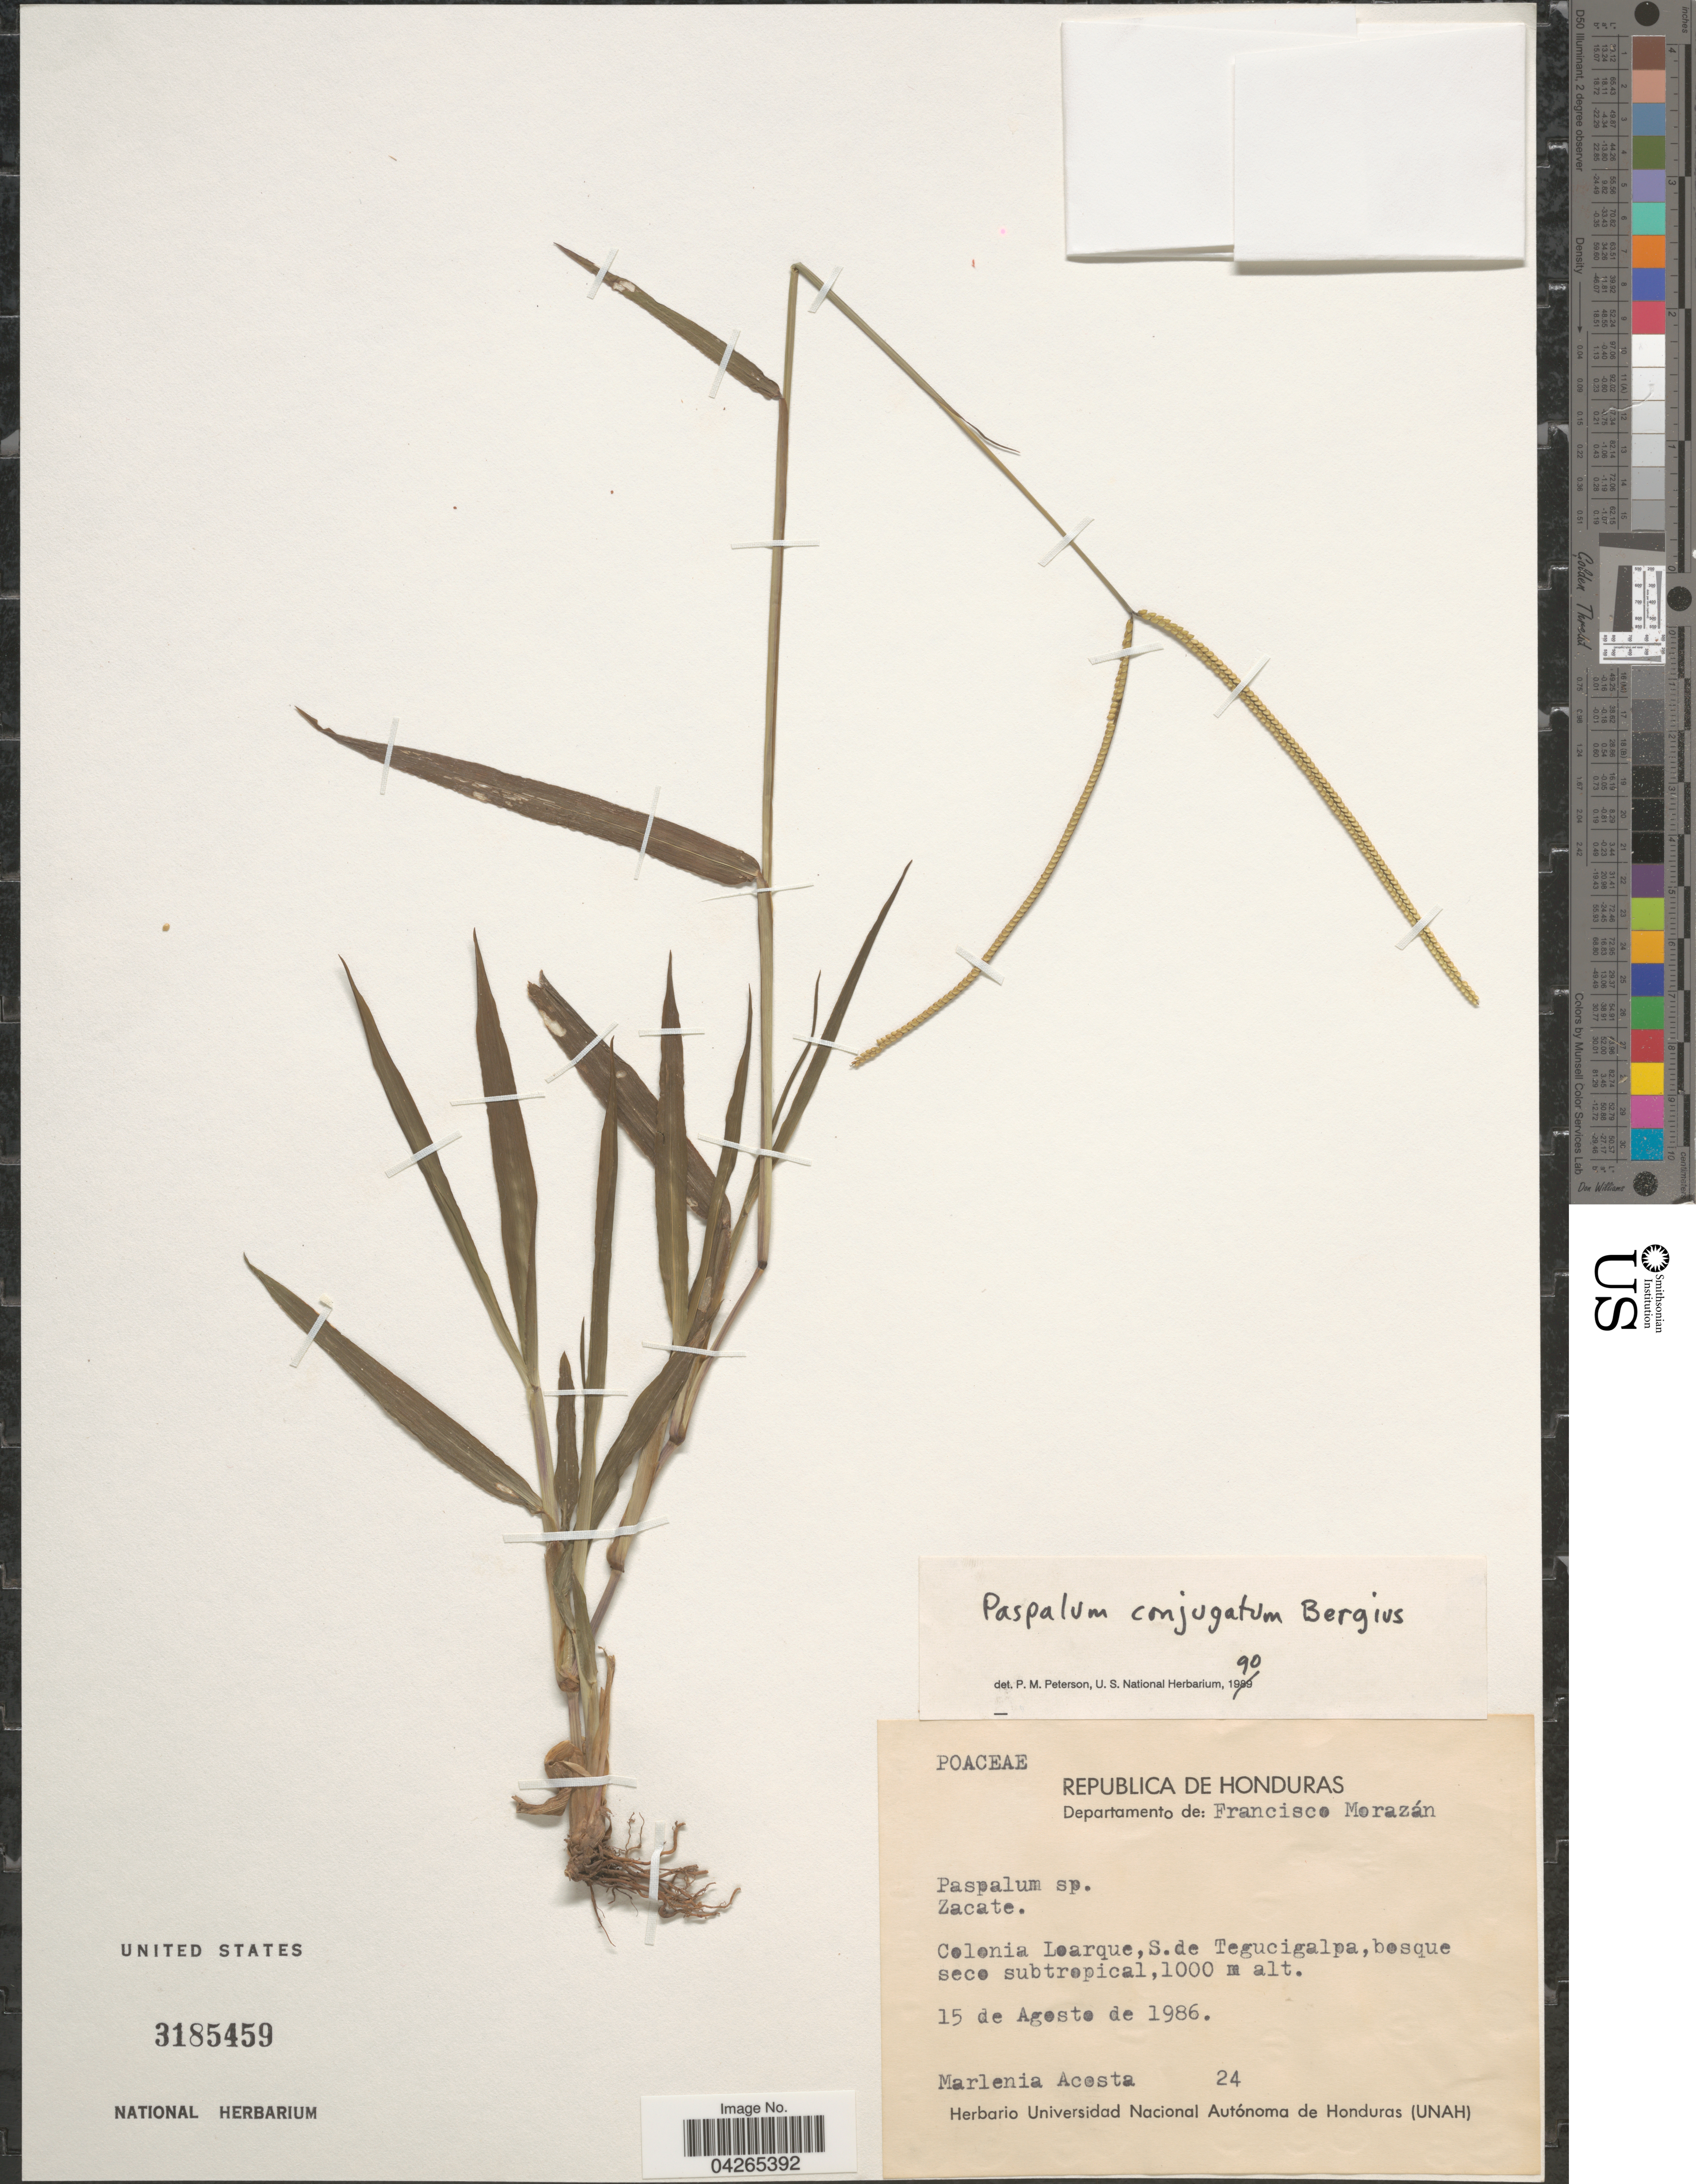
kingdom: Plantae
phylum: Tracheophyta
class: Liliopsida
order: Poales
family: Poaceae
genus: Paspalum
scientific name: Paspalum conjugatum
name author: P.J. Bergius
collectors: M. Acosta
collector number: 24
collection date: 1986-08-15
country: Honduras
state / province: Fco. Morazán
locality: Departamento de: Francisco Morazán. Colonia Learque,S.de Tegucigalpa.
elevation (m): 1000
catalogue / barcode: US 3185459